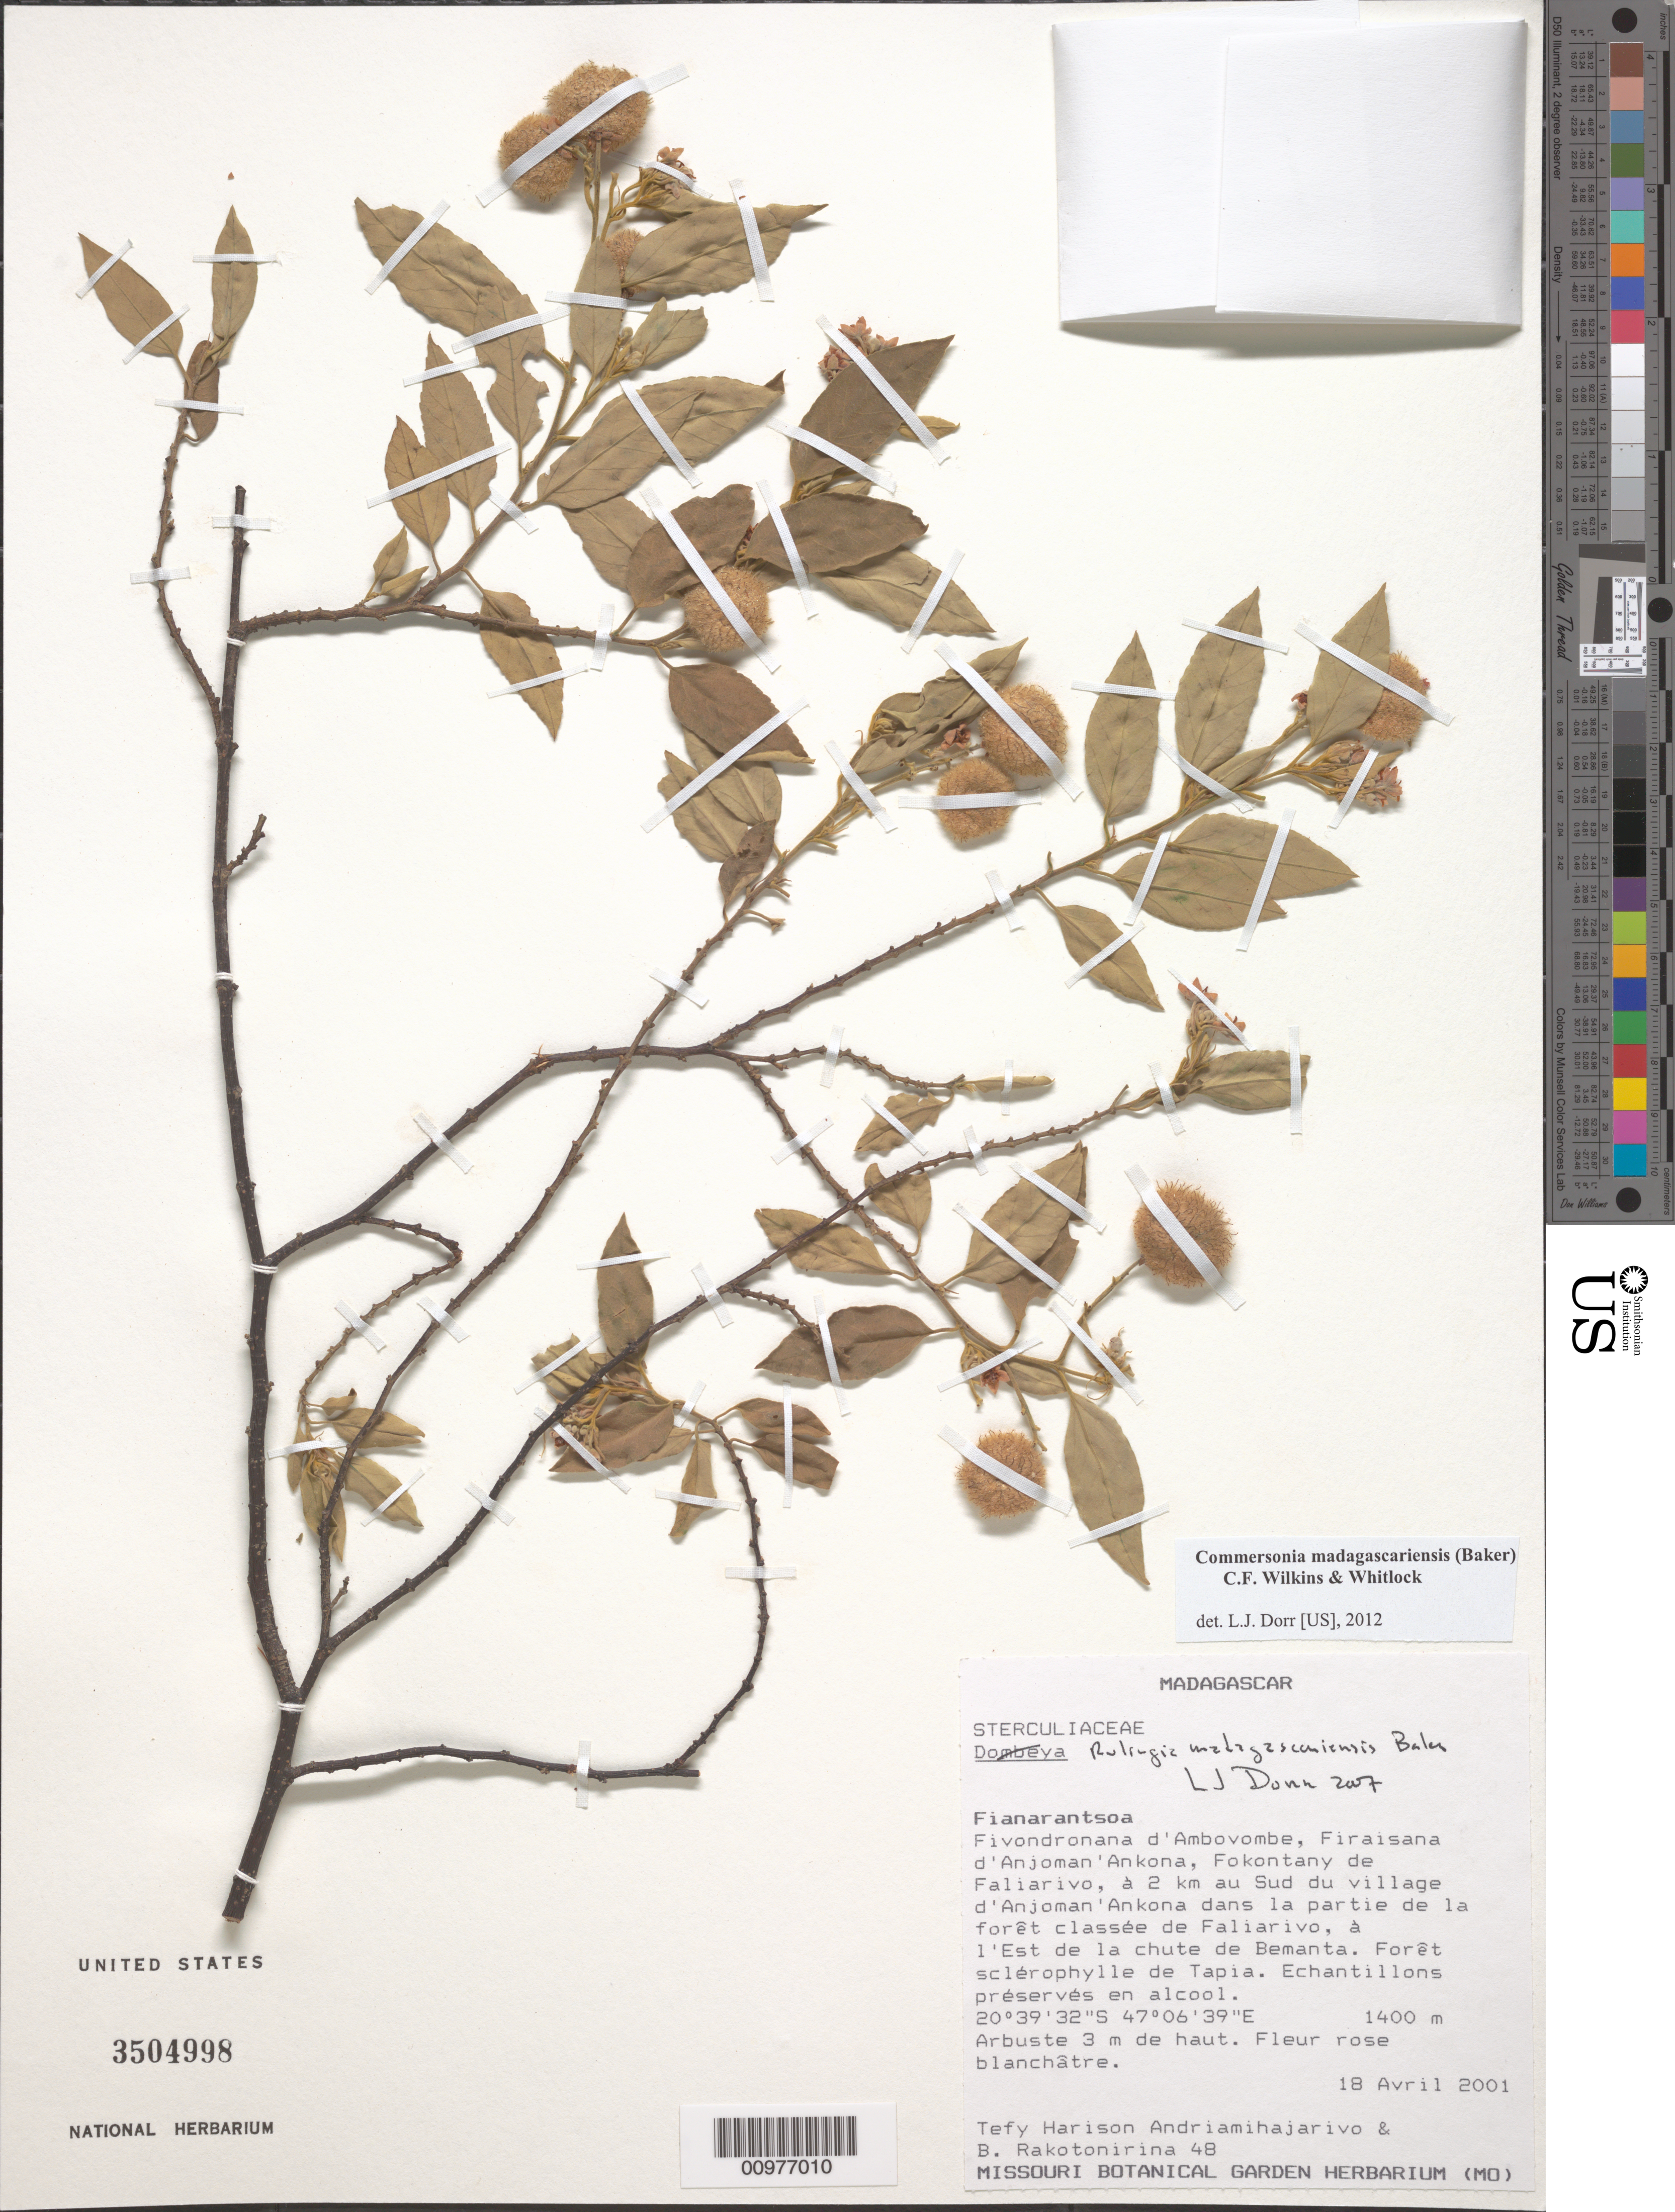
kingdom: Plantae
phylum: Tracheophyta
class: Magnoliopsida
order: Malvales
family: Malvaceae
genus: Commersonia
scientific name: Commersonia madagascariensis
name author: (Baker) C.F. Wilkins & Whitlock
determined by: Dorr, L. J., (BOT), Smithsonian Institution - National Museum of Natural History (UNITED STATES)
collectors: T. H. Andriamihajarivo & B. Rakontonirina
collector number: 48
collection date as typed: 18 avril 2001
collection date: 2001-04-18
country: Madagascar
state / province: Amoron'i Mania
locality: Fivondronana d'Ambovombe, Firaisana d'Anjoman 'Ankona Fokontany de Faliarivo, a 2 km au Sud du village d'Anjoman'Ankona dans la partie de la foret classee de Faliarivo, a l'Est de la chute de Bemanta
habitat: forest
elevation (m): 1400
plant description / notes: specimens preserved in alcohol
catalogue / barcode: US 3504998